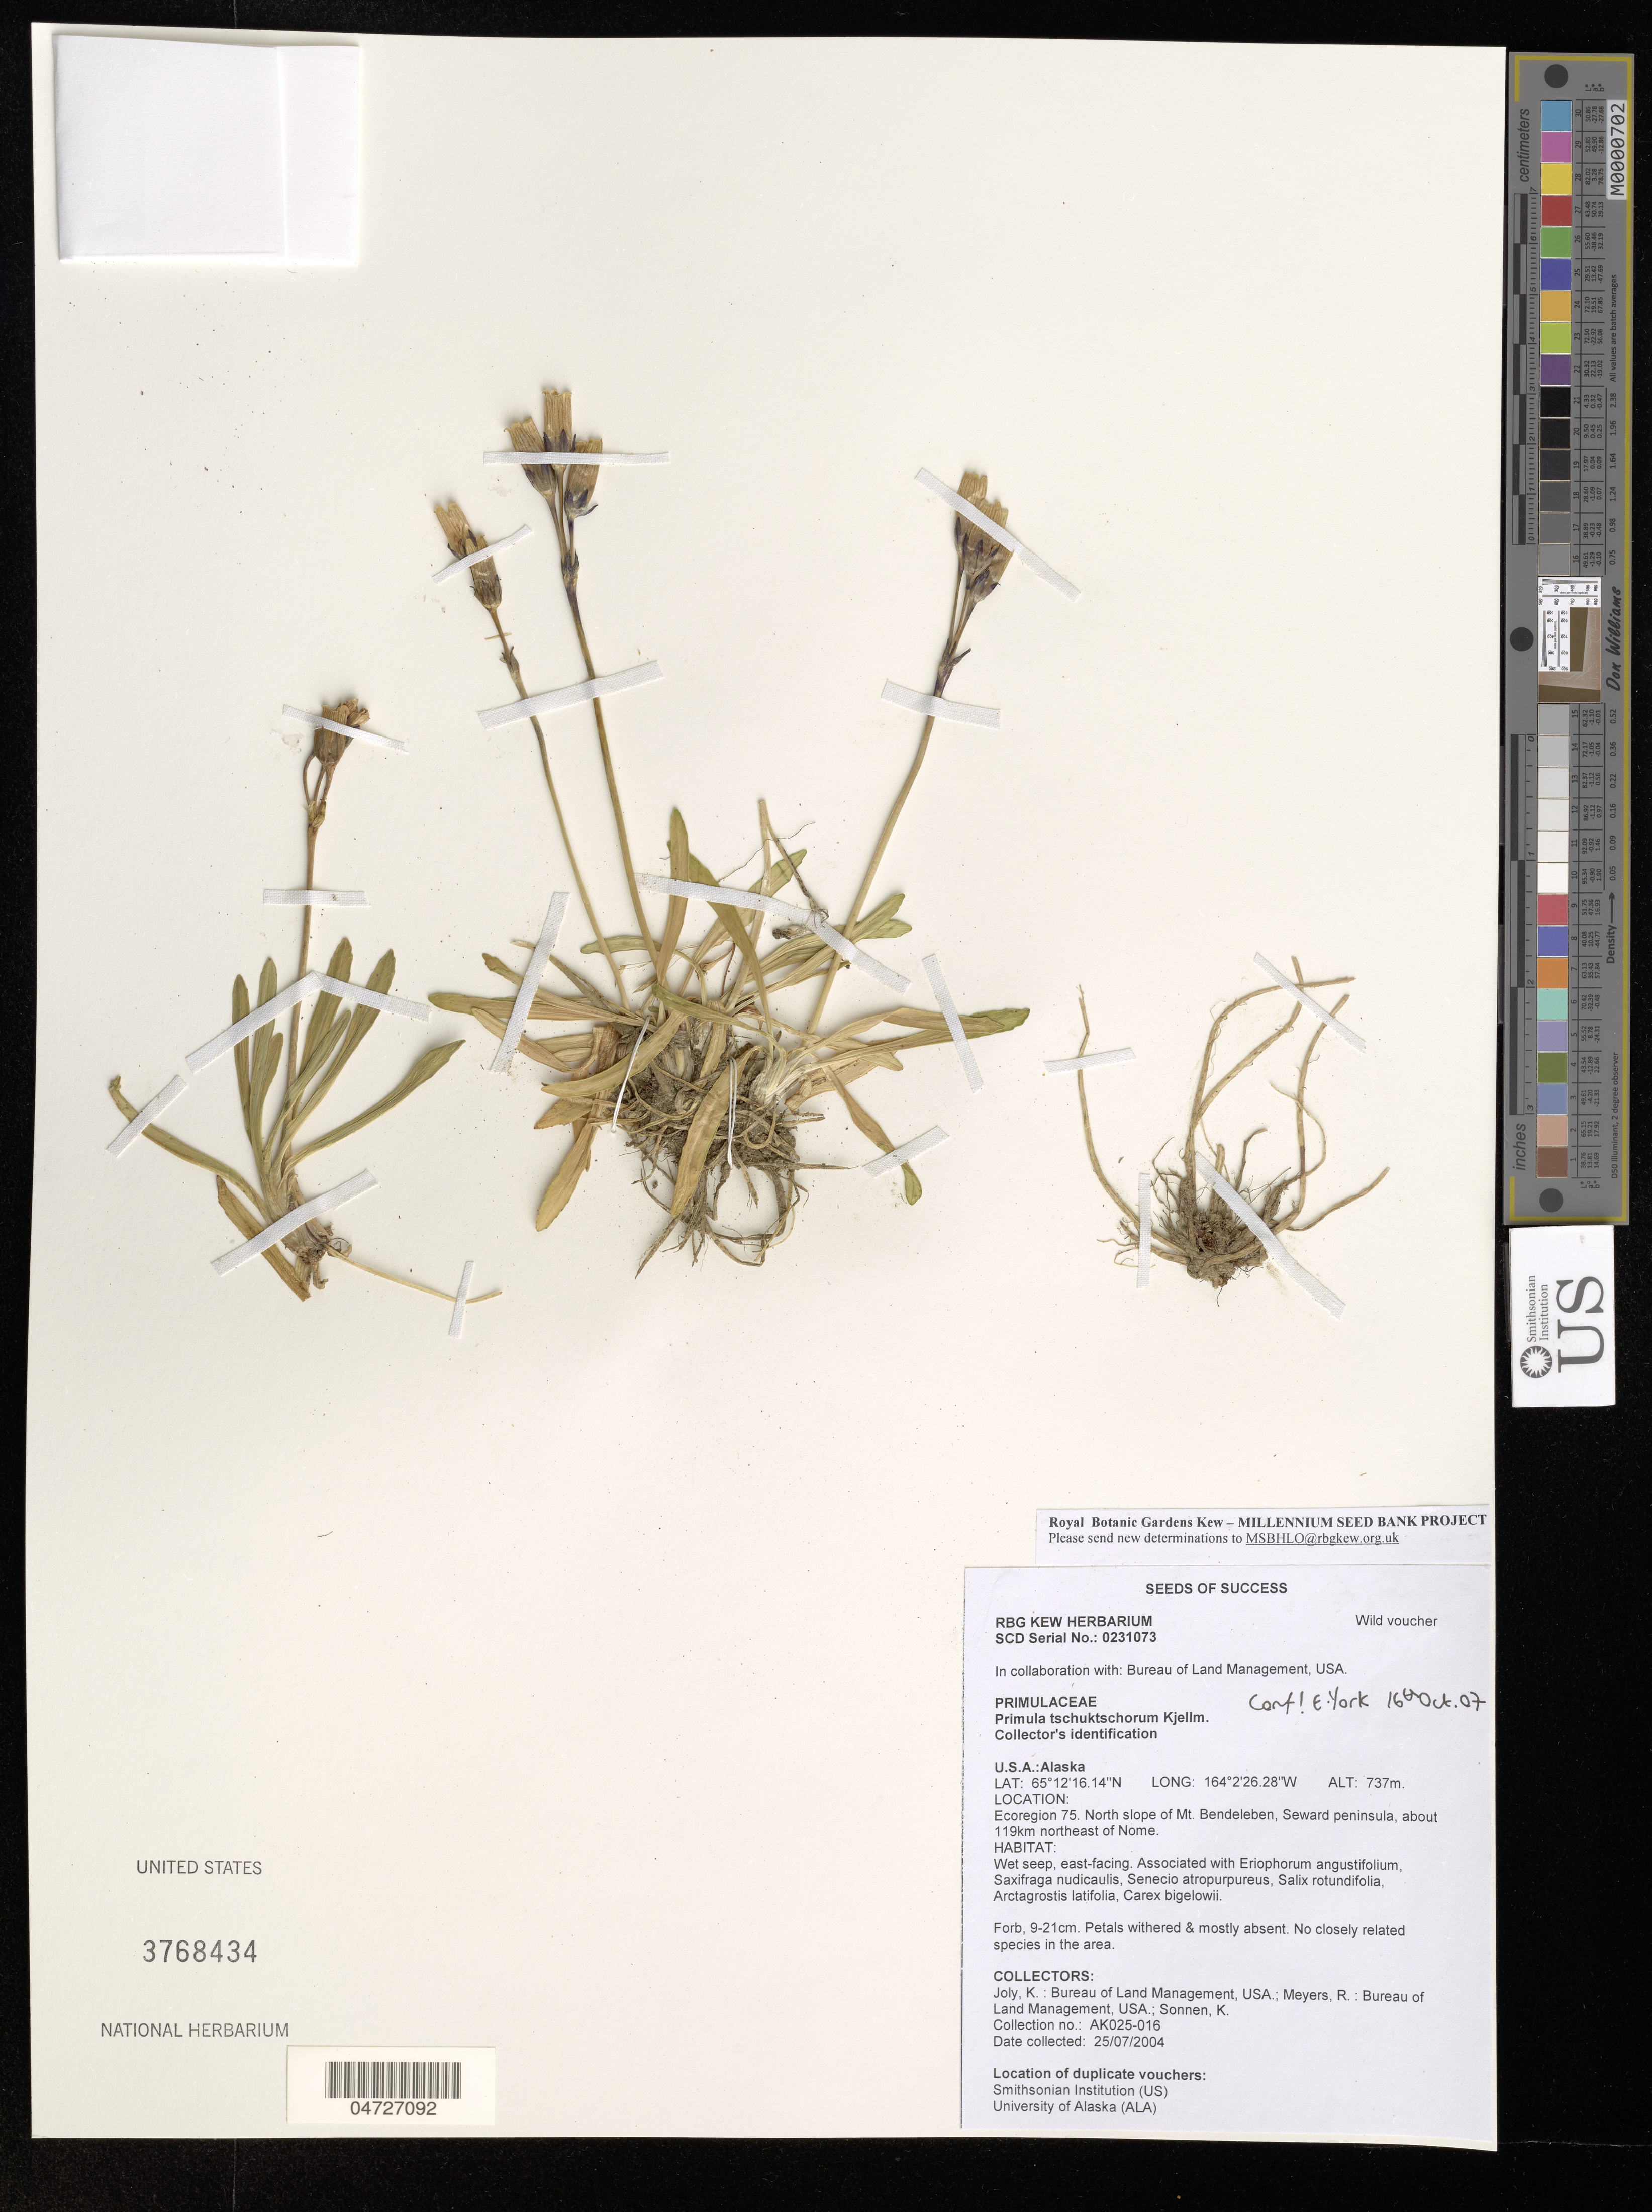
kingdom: Plantae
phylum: Tracheophyta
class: Magnoliopsida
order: Ericales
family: Primulaceae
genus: Primula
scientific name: Primula tschuktschorum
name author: Kjellm.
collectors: K. Joly, R. Meyer & K. Sonnen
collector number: AK025-016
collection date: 2004-07-25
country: United States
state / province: Alaska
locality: Ecoregion 75. North slope of Mt. Bendeleben, Seward peninsula, about 119km northeast of Nome.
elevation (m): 737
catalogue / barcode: US 3768434